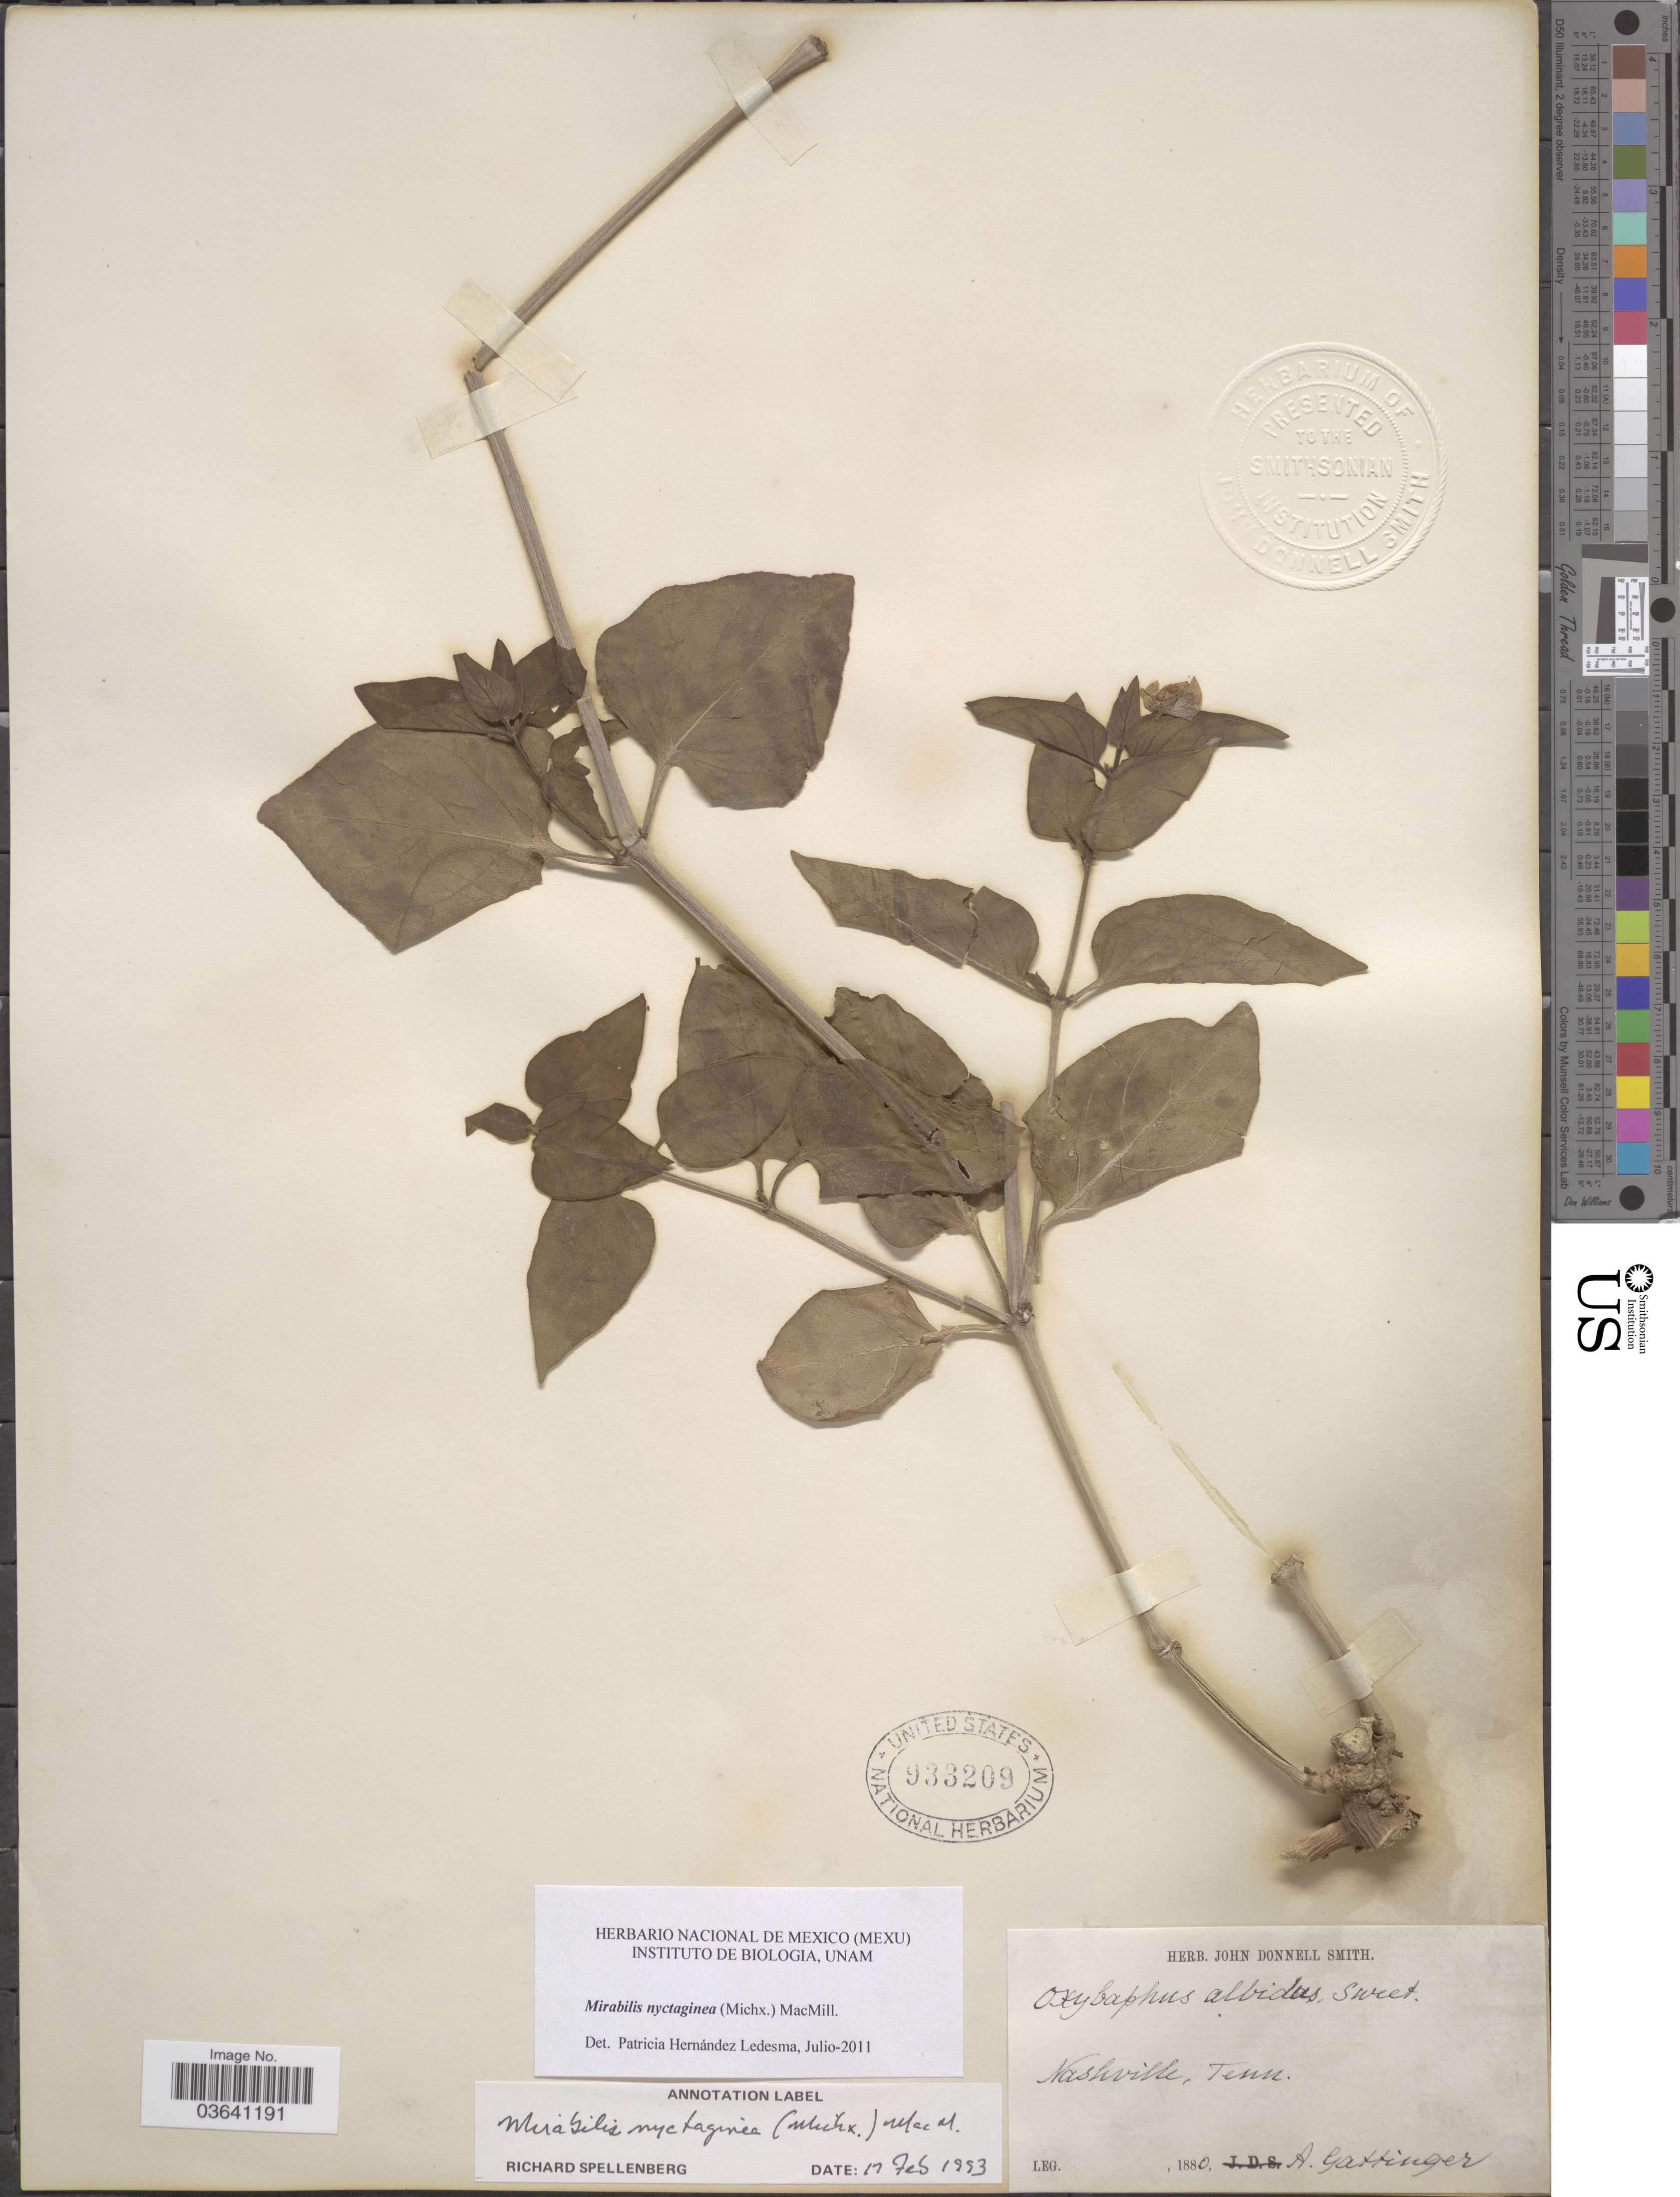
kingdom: Plantae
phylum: Tracheophyta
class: Magnoliopsida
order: Caryophyllales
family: Nyctaginaceae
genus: Mirabilis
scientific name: Mirabilis nyctaginea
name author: (Michx.) MacMill.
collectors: A. Gattinger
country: United States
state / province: Tennessee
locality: Nashville.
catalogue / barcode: US 933209